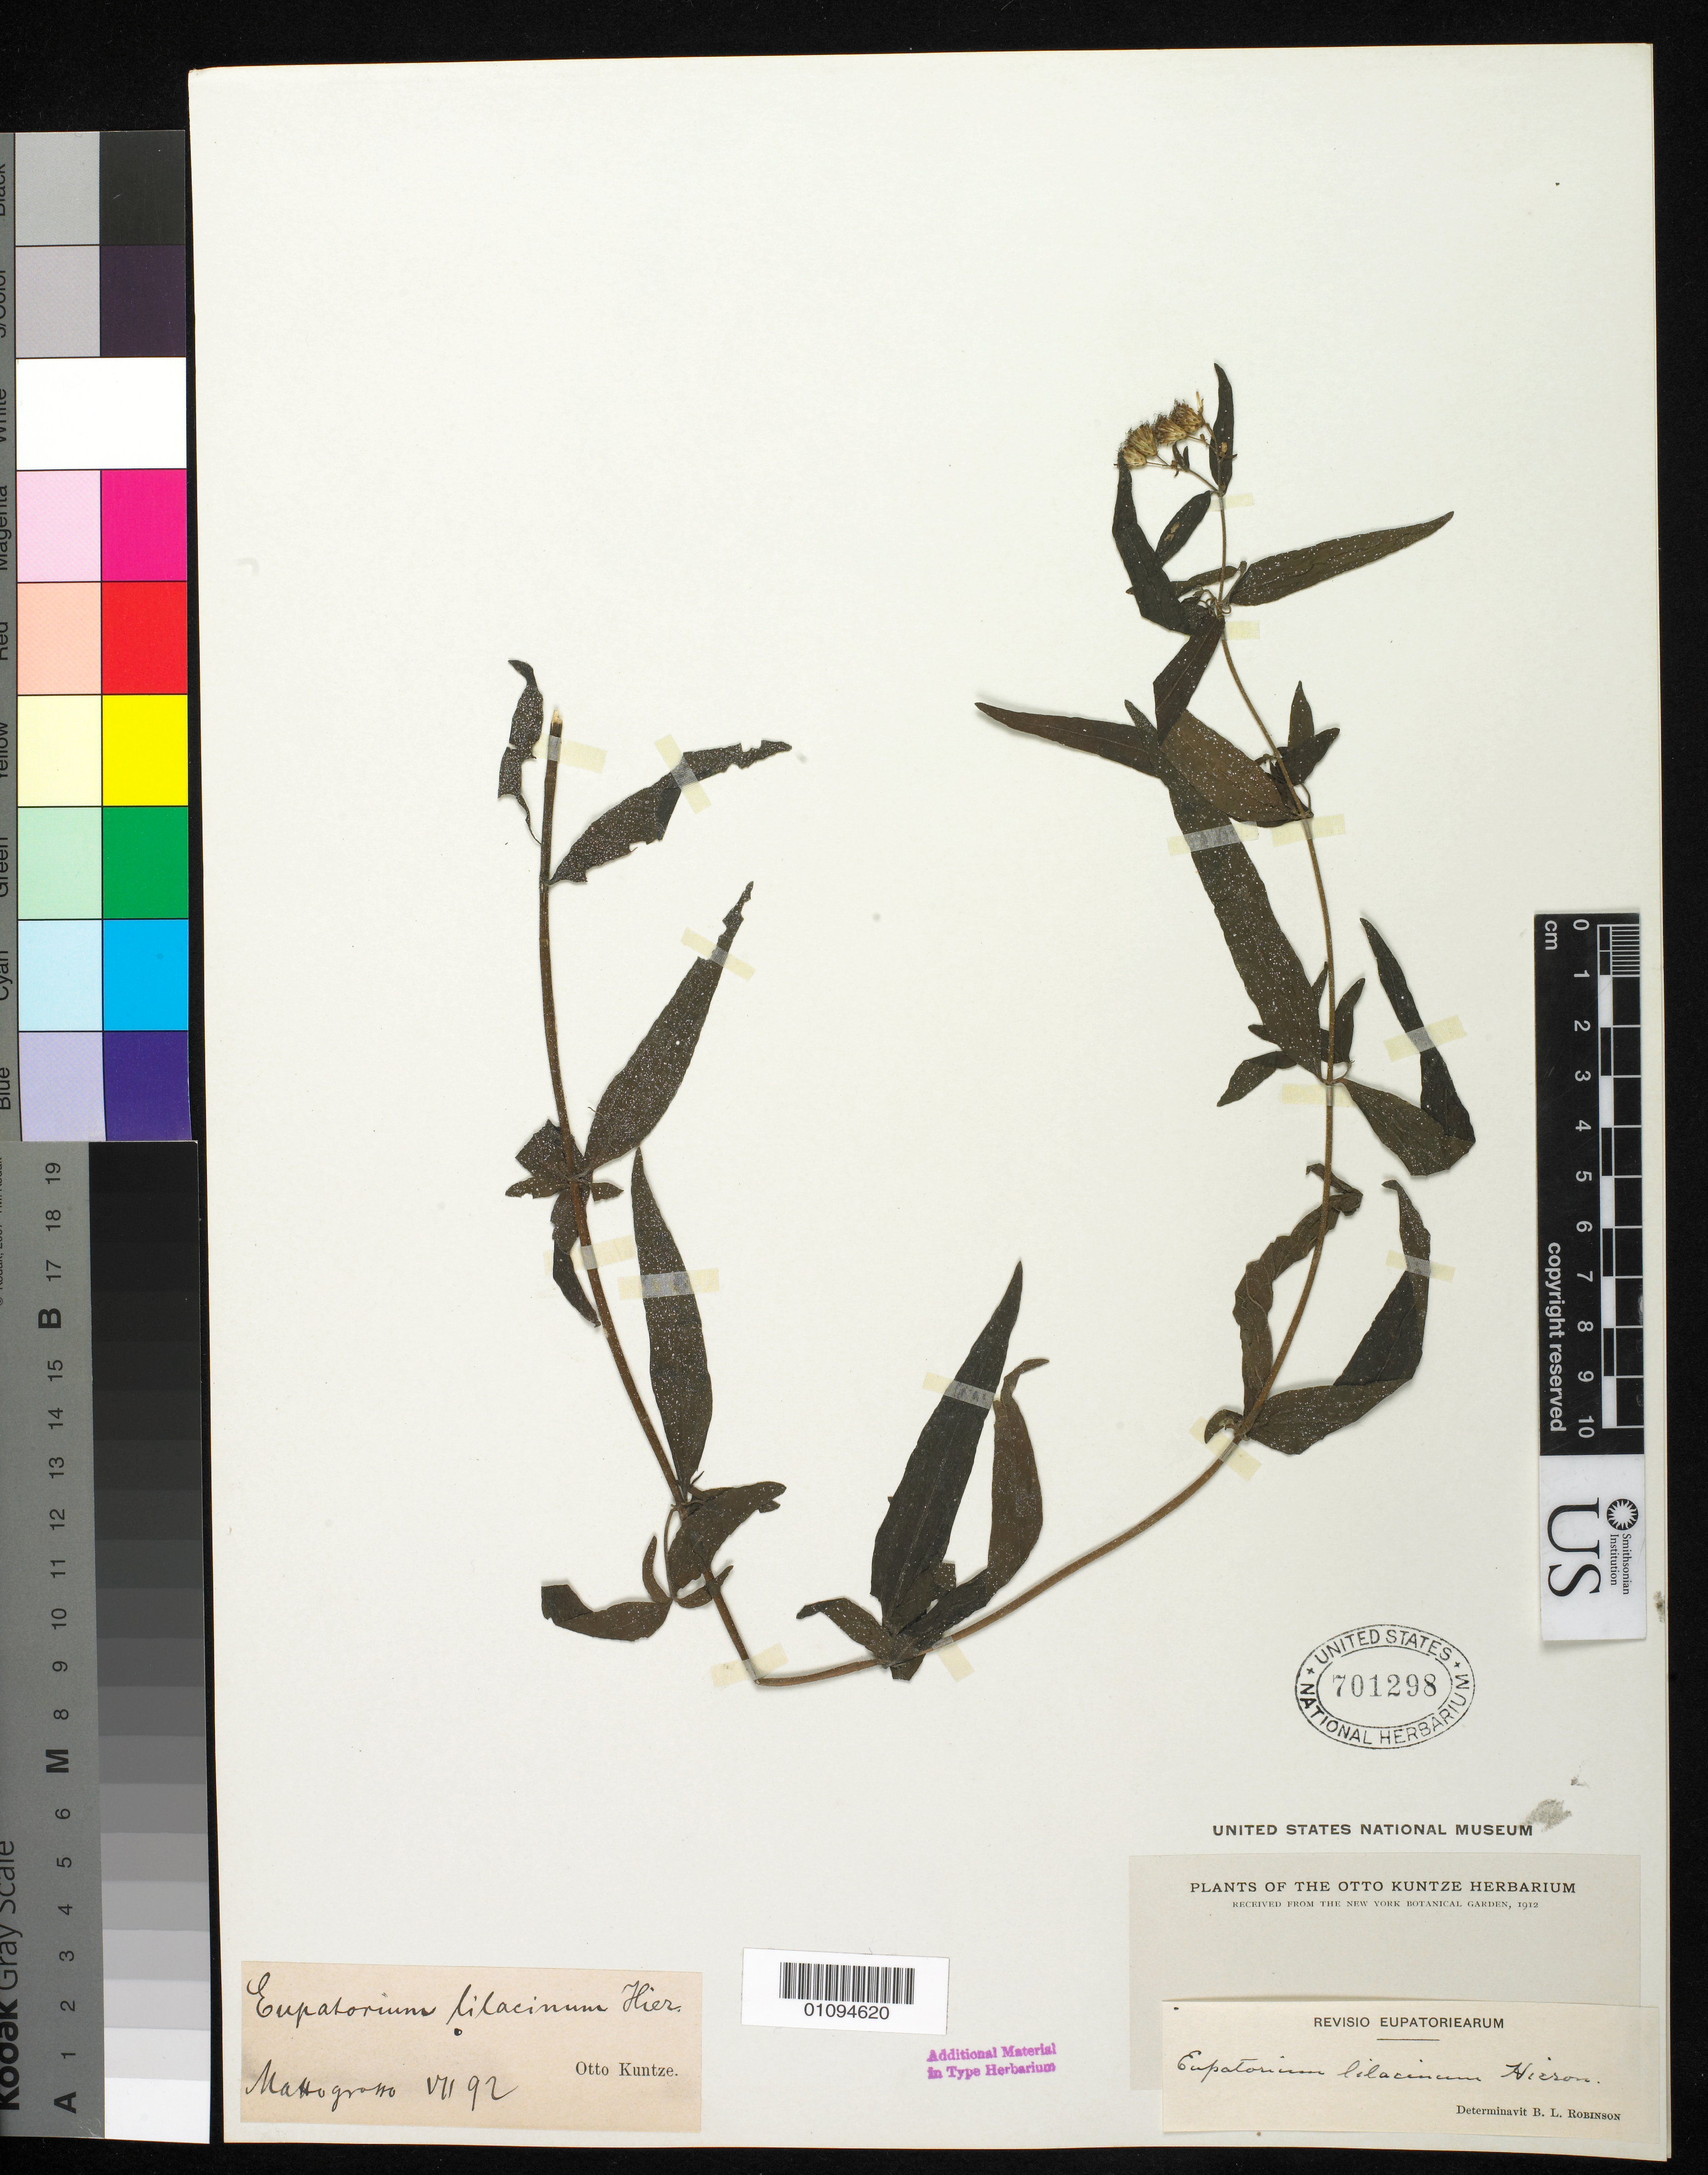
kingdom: Plantae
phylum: Tracheophyta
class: Magnoliopsida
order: Asterales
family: Asteraceae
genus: Eupatorium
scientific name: Eupatorium lilacinum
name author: Hieron.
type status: Type Material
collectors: C.E.O. Kuntze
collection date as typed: Jul 1892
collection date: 1892-07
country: Brazil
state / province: Mato Grosso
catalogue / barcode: US 701298